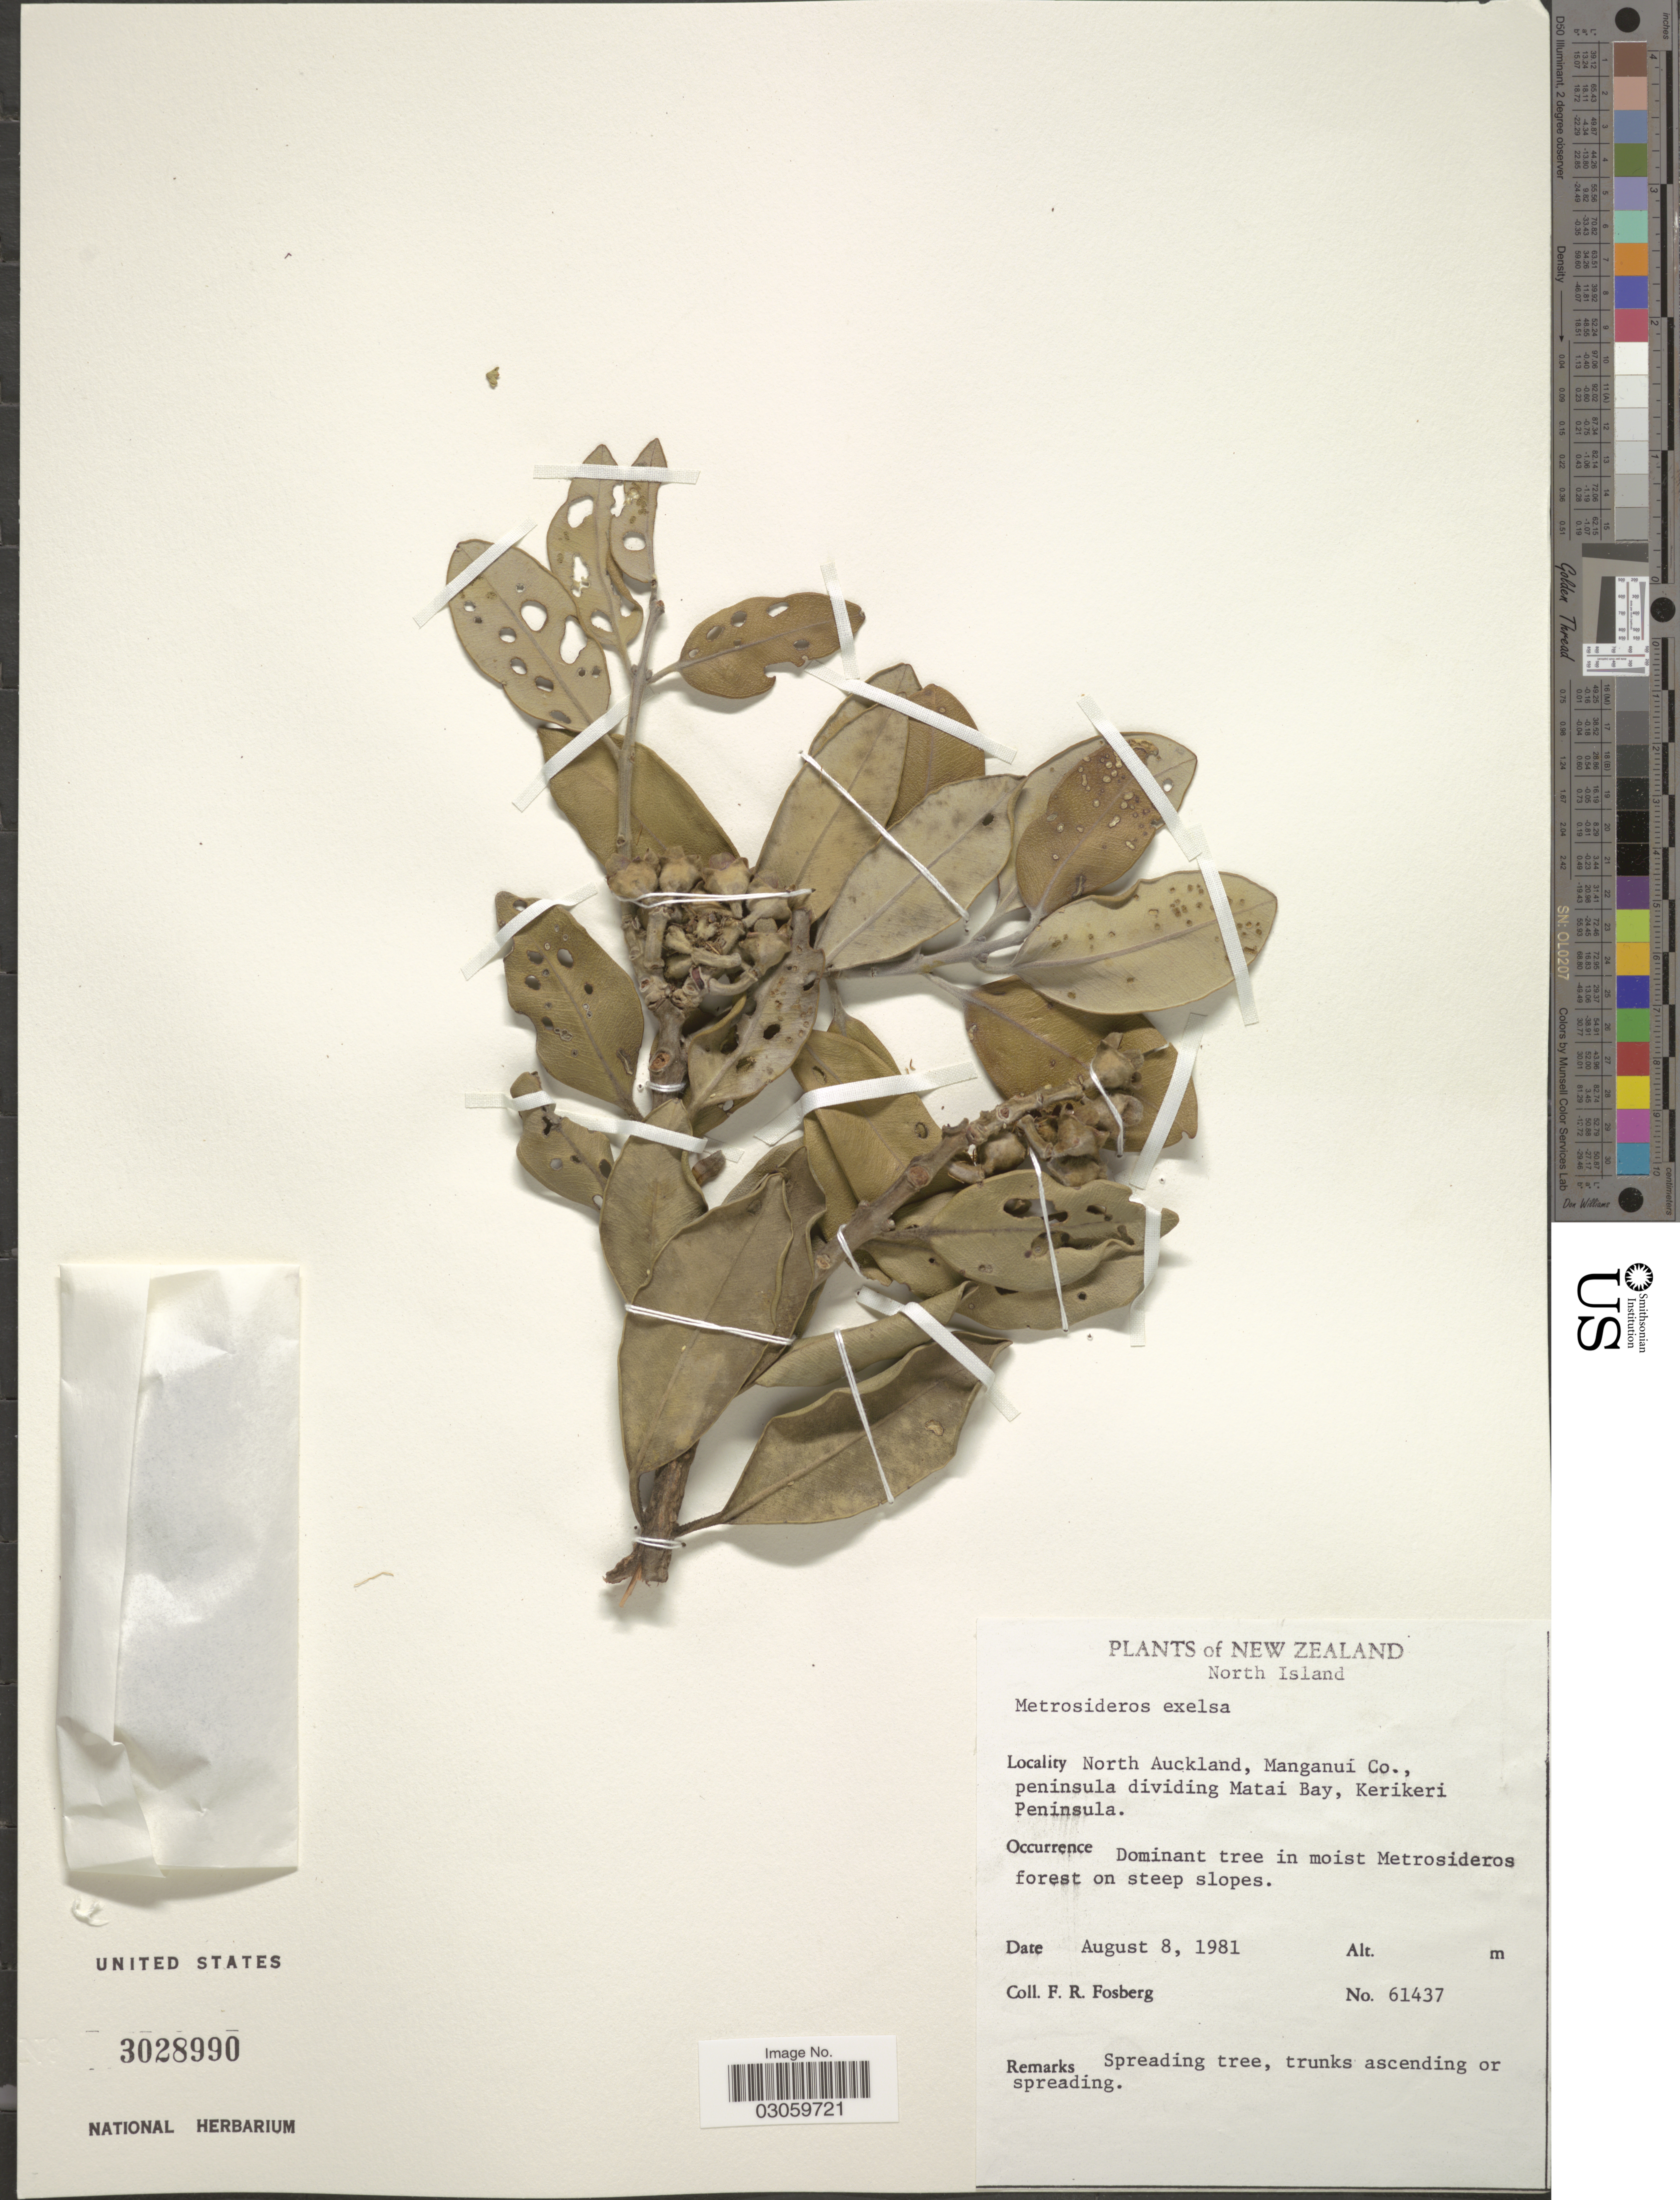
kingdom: Plantae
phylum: Tracheophyta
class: Magnoliopsida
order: Myrtales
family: Myrtaceae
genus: Metrosideros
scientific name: Metrosideros excelsa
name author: Sol. ex Gaertn.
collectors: F. R. Fosberg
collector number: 61437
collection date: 1981-08-08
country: New Zealand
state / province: Auckland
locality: North Island. North Auckland, Manganui Co., peninsula dividing Matai Bay, Kerikeri Peninsula.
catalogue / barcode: US 3028990